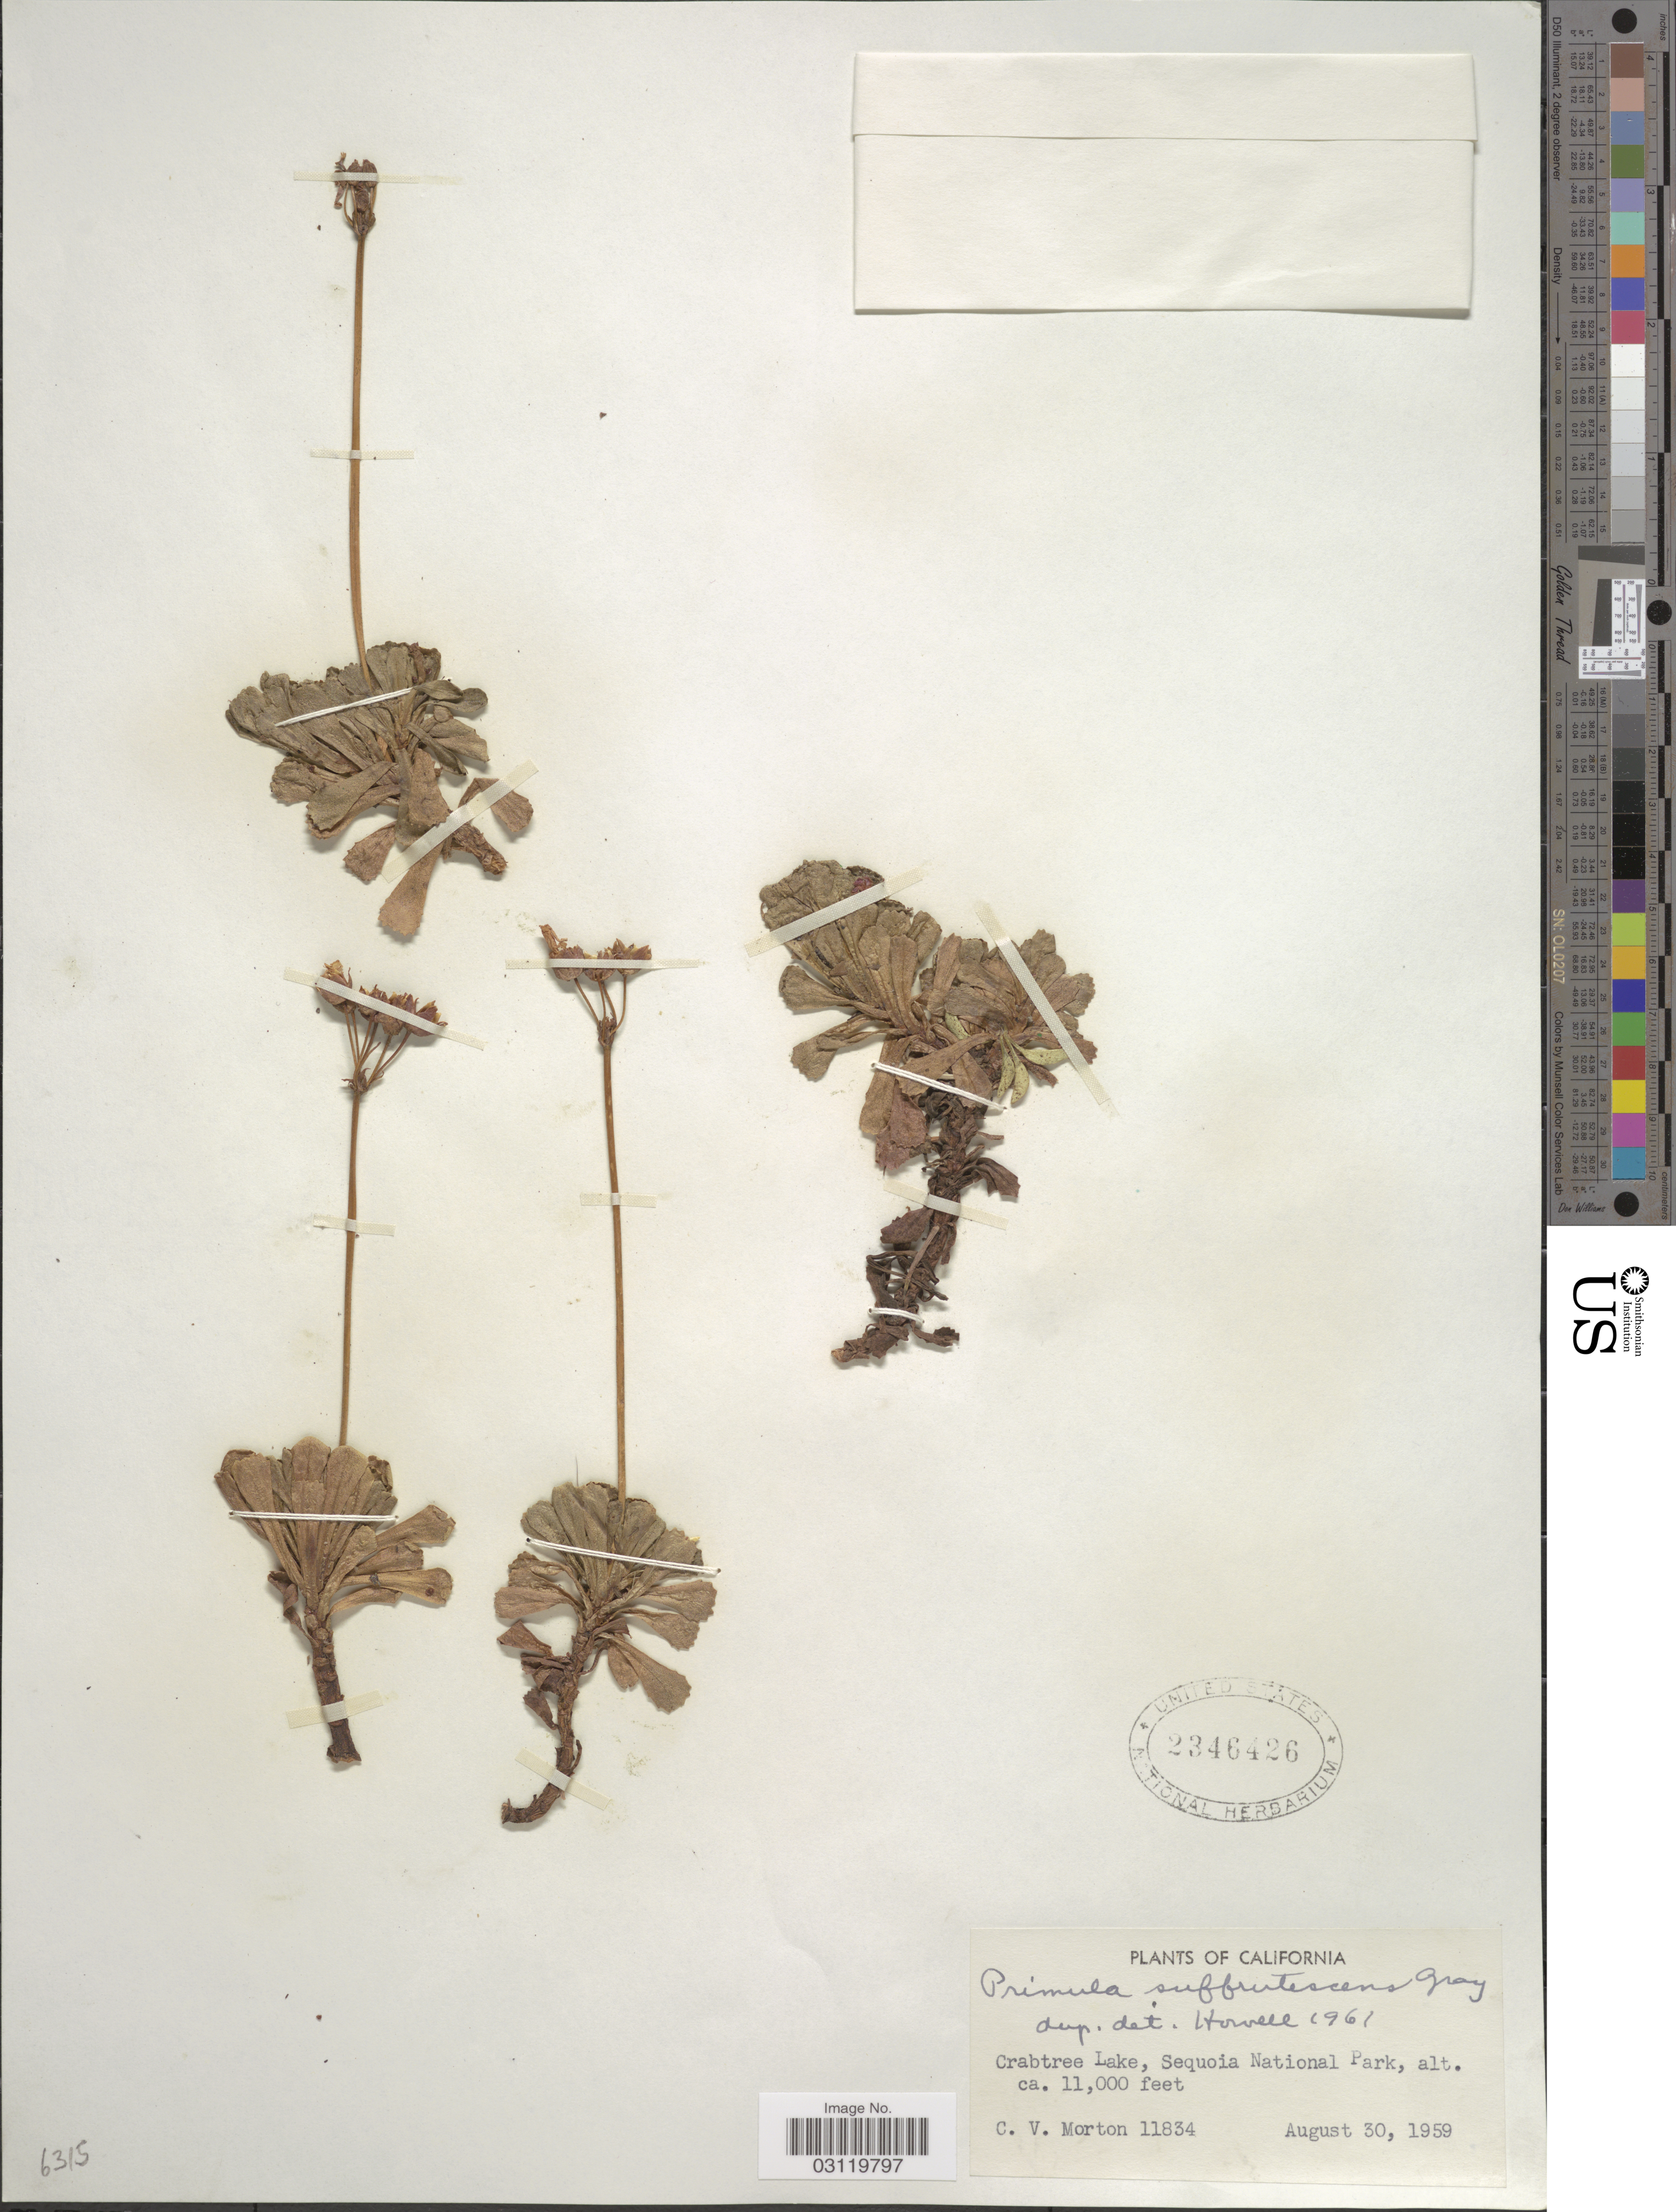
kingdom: Plantae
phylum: Tracheophyta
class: Magnoliopsida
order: Ericales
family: Primulaceae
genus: Primula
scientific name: Primula suffrutescens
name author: A. Gray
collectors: C. V. Morton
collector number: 11834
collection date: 1959-08-30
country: United States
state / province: California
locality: Crabtree Lake, Sequoia National Park.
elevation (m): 3353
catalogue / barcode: US 2346426